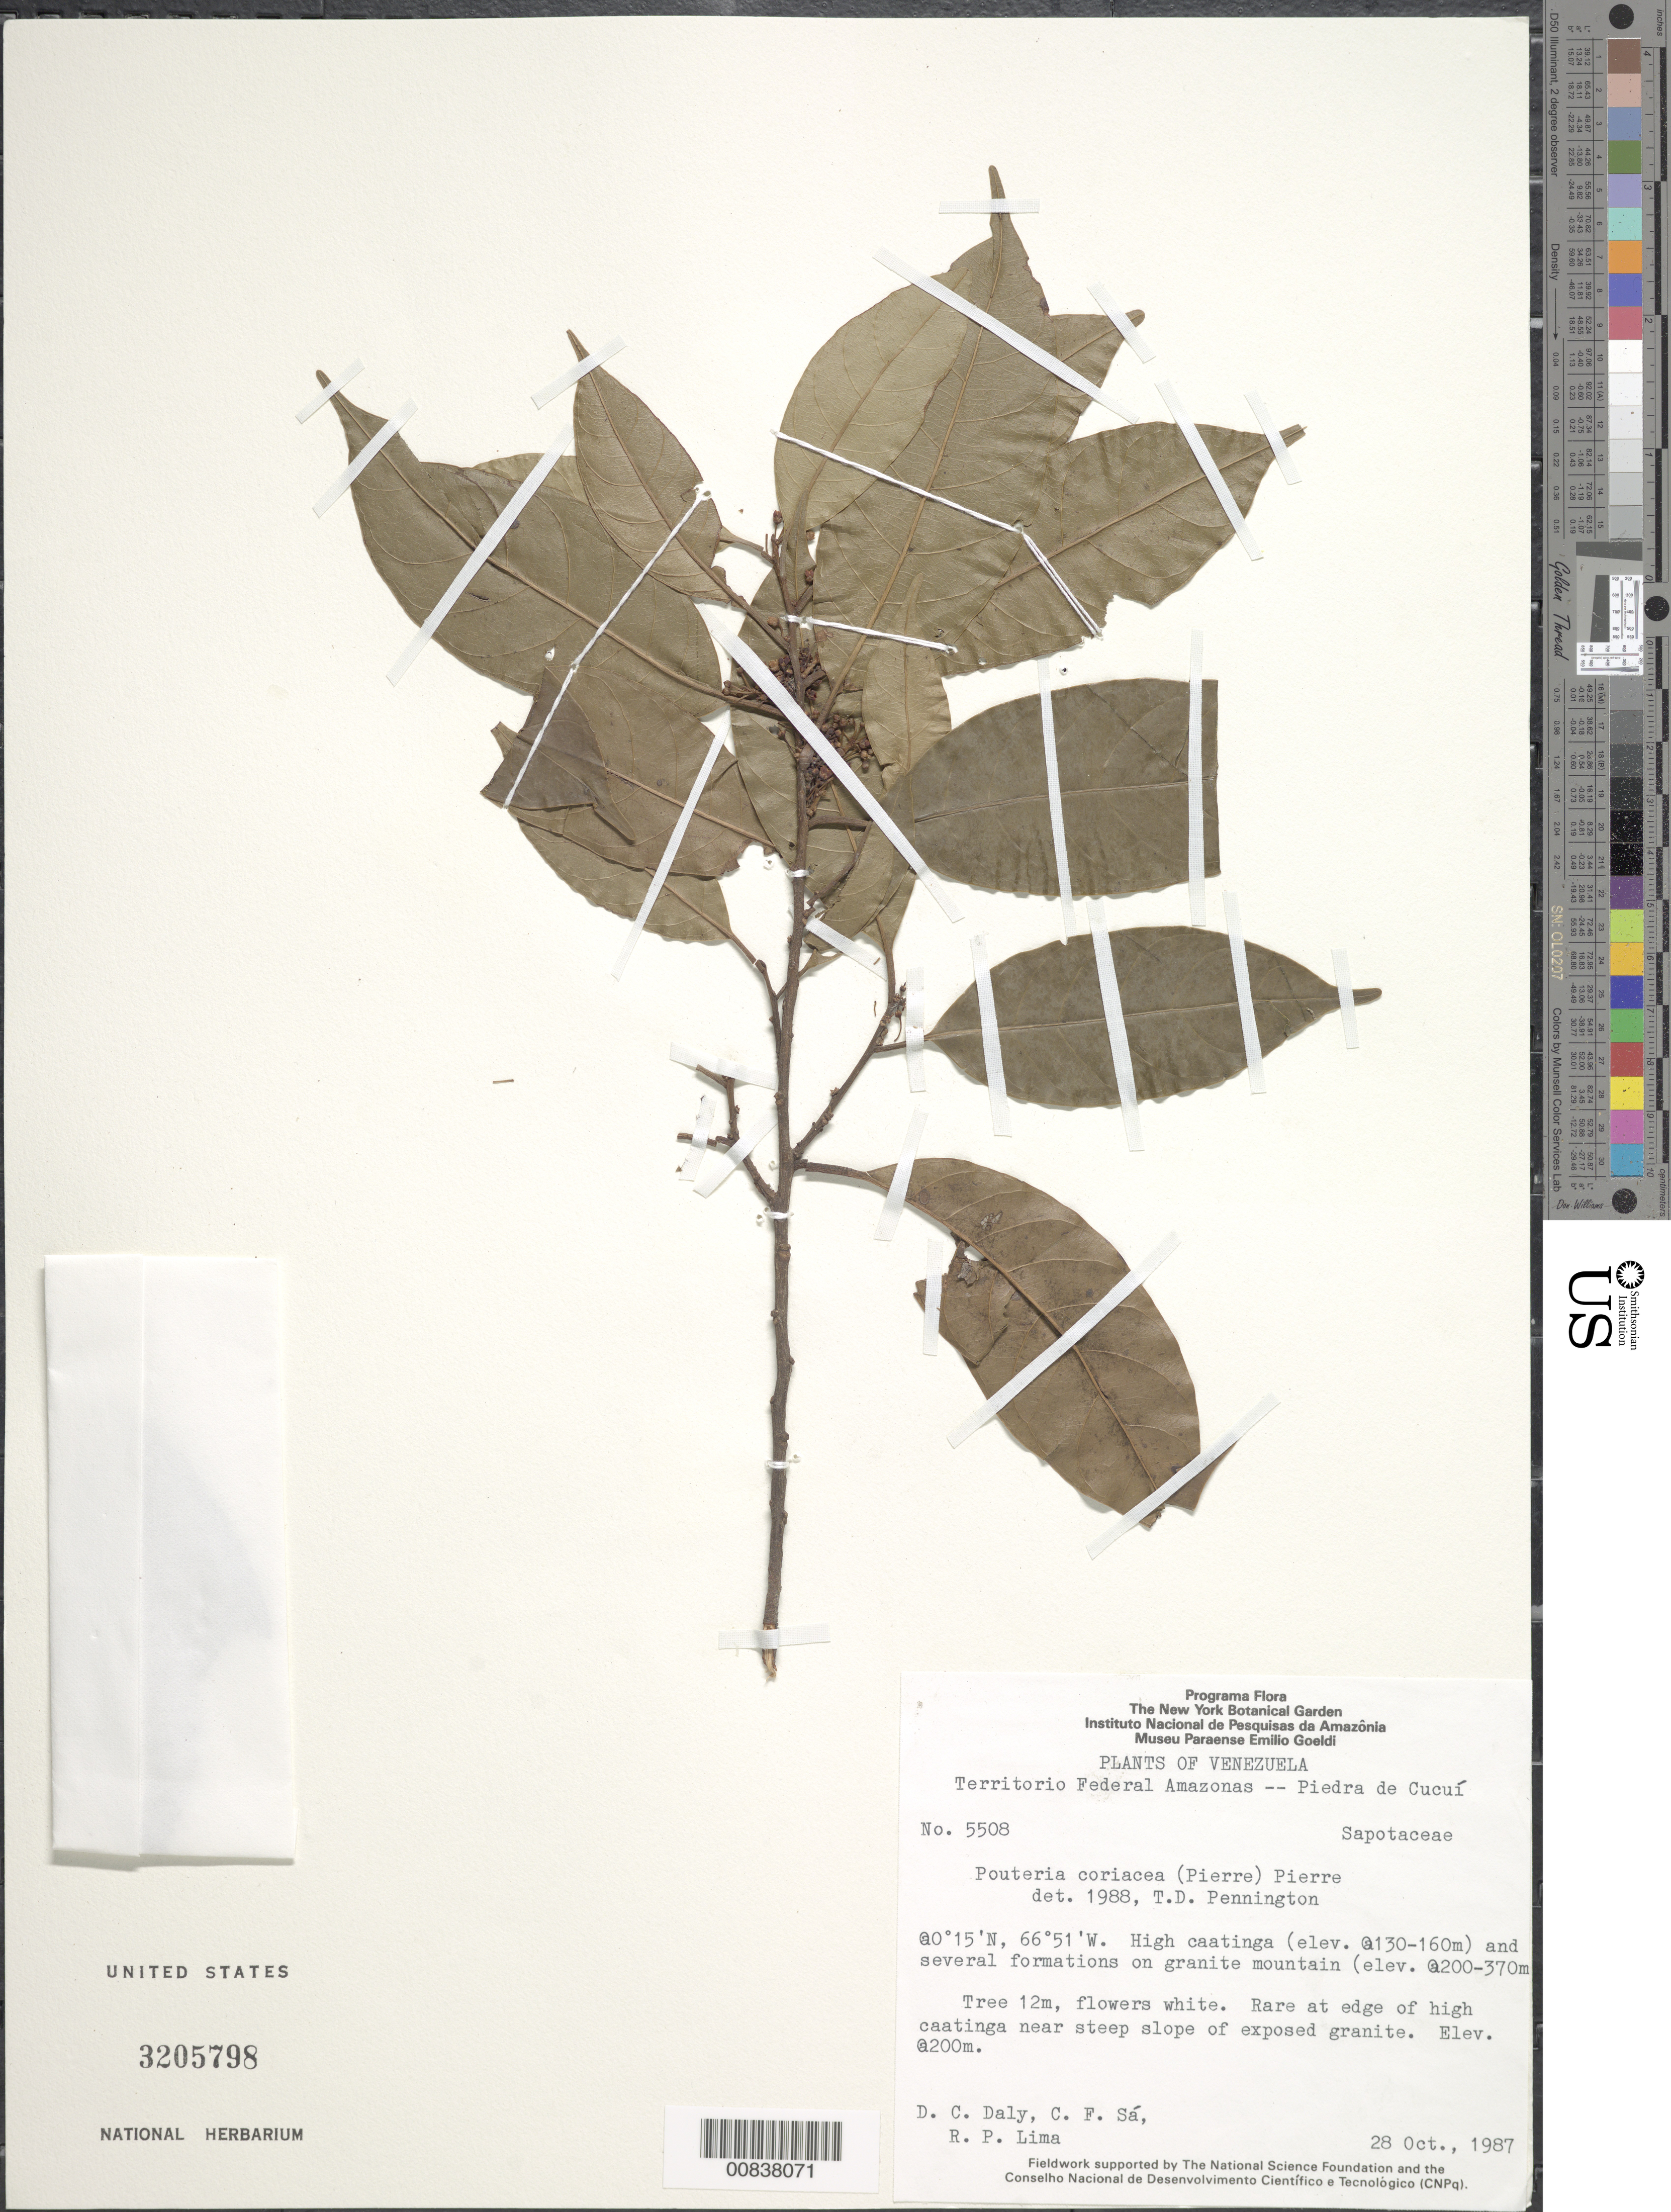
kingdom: Plantae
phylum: Tracheophyta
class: Magnoliopsida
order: Ericales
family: Sapotaceae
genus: Pouteria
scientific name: Pouteria coriacea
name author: (Pierre) Pierre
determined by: Pennington, T. D., (K)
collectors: D. C. Daly, C. Sa & R. P. Lima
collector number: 5508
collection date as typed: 28-Oct-87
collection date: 1987-10-28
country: Venezuela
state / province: Amazonas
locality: Piedra de Cucuí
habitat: High caatinga (elev. 130-160m) and several formations on granite mountain (elev. 200-370; on edge of high caatinga near steep slope of exposed granite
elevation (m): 200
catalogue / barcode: US 3205798